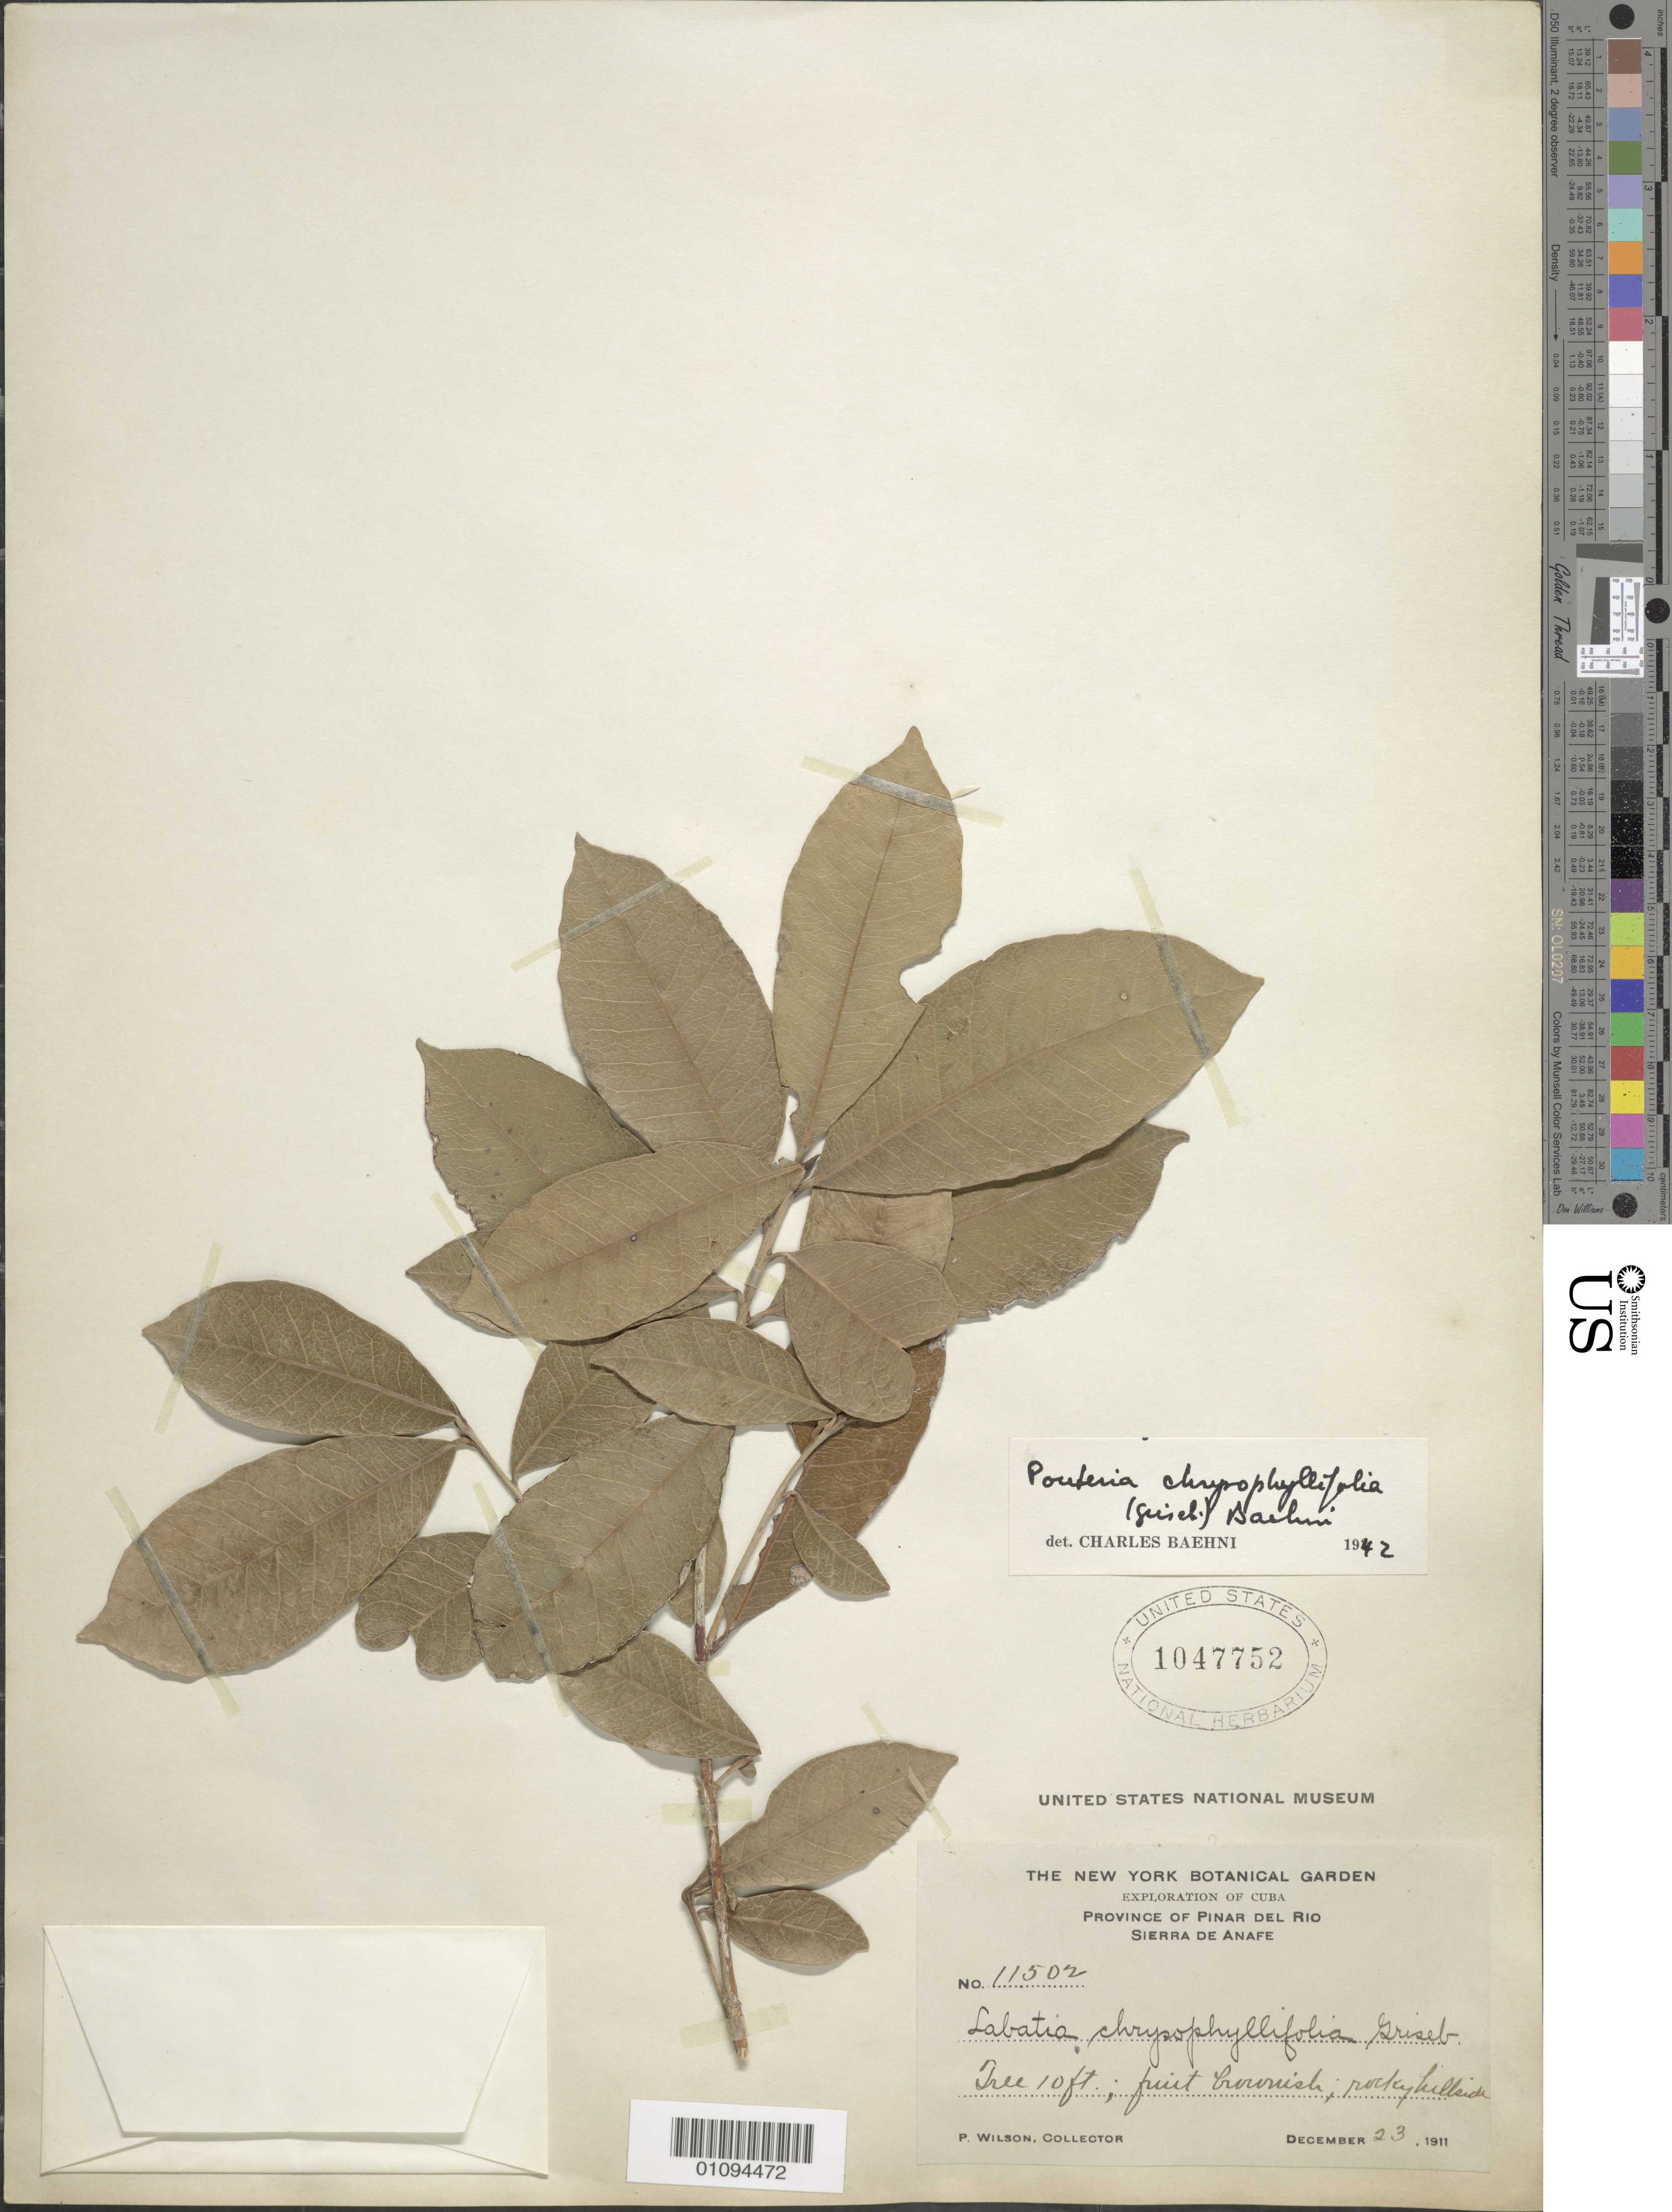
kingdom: Plantae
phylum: Tracheophyta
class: Magnoliopsida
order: Ericales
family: Sapotaceae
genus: Pouteria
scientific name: Pouteria chrysophyllifolia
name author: (Griseb.) Baehni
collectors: P. Wilson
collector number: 11502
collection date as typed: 23 Dec 1911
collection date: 1911-12-23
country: Cuba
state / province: Pinar del Rio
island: Cuba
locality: Sierra de Anafe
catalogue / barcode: US 1047752